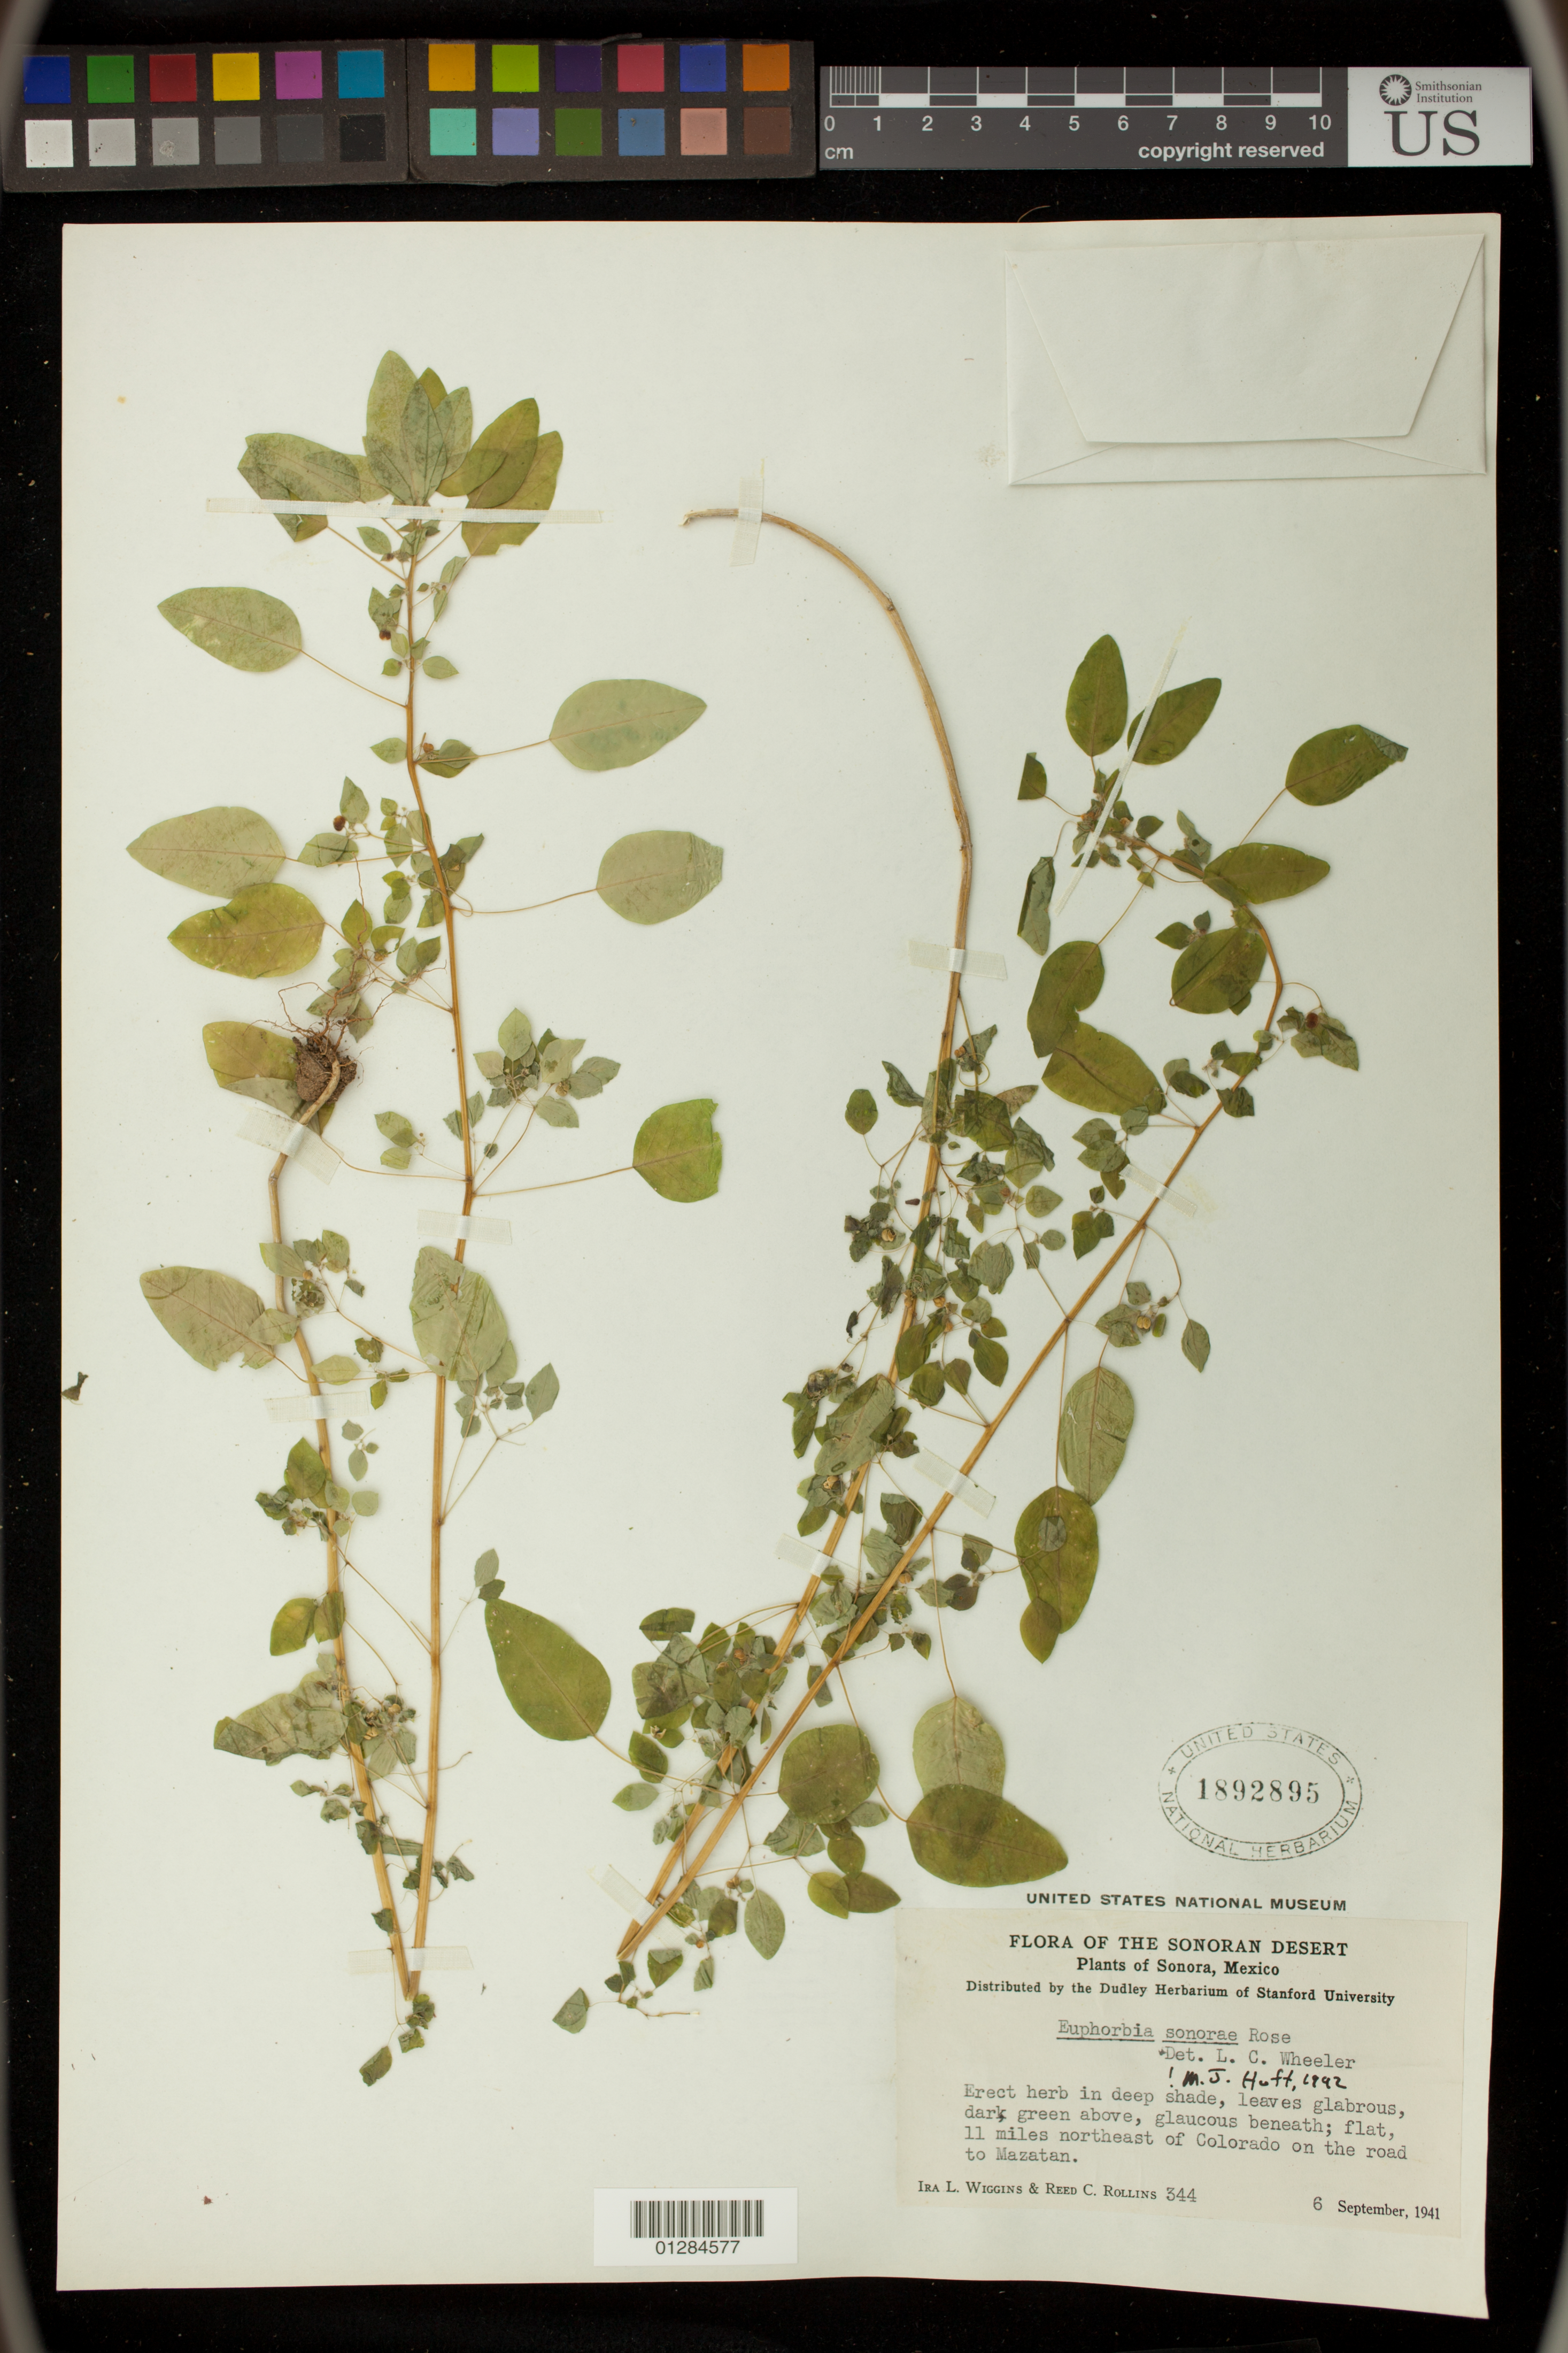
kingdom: Plantae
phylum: Tracheophyta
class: Magnoliopsida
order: Malpighiales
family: Euphorbiaceae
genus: Euphorbia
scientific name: Euphorbia sonorae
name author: Rose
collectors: I. L. Wiggins & R. C. Rollins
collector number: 344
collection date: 1941-09-06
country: Mexico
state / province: Sonora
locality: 11 miles northeast of Colorado on the road to Mazatan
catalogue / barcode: US 1892895